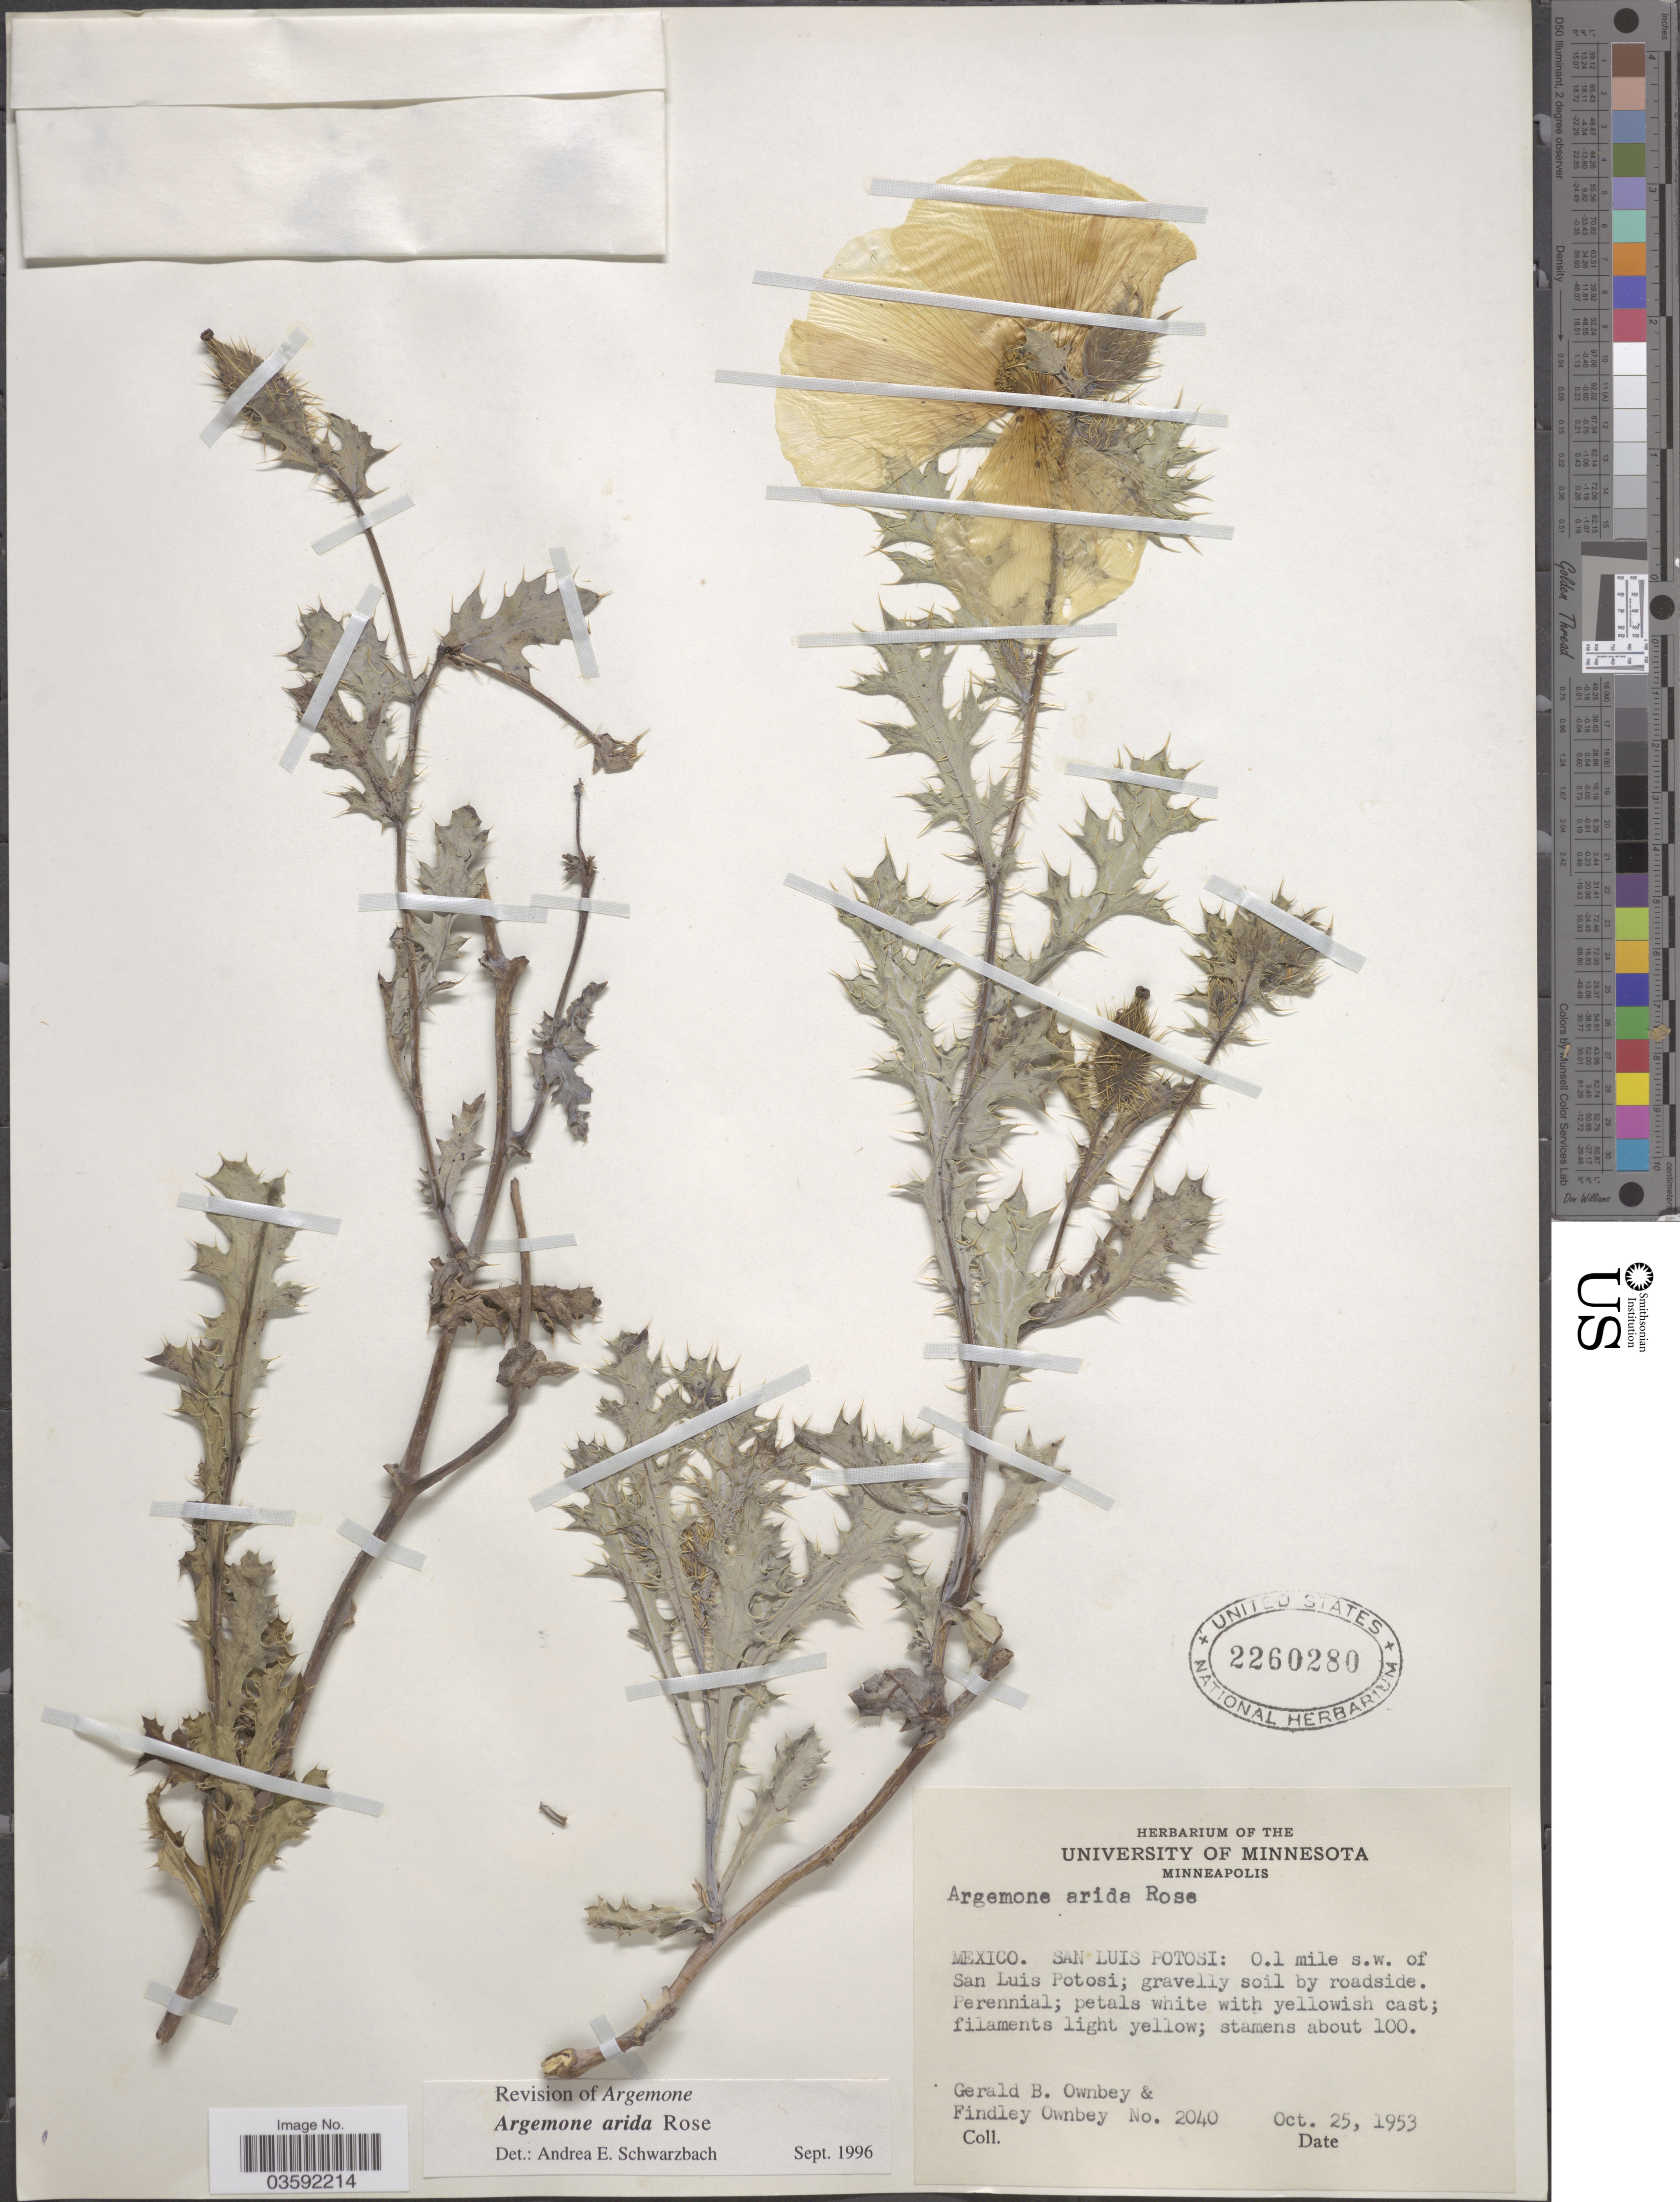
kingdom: Plantae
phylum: Tracheophyta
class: Magnoliopsida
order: Ranunculales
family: Papaveraceae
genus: Argemone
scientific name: Argemone arida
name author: Rose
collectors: G. B. Ownbey & F. Ownbey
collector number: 2040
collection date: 1953-10-25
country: Mexico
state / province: San Luis Potosí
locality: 0.1 mile s.w. of San Luis Potosi.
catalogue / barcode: US 2260280